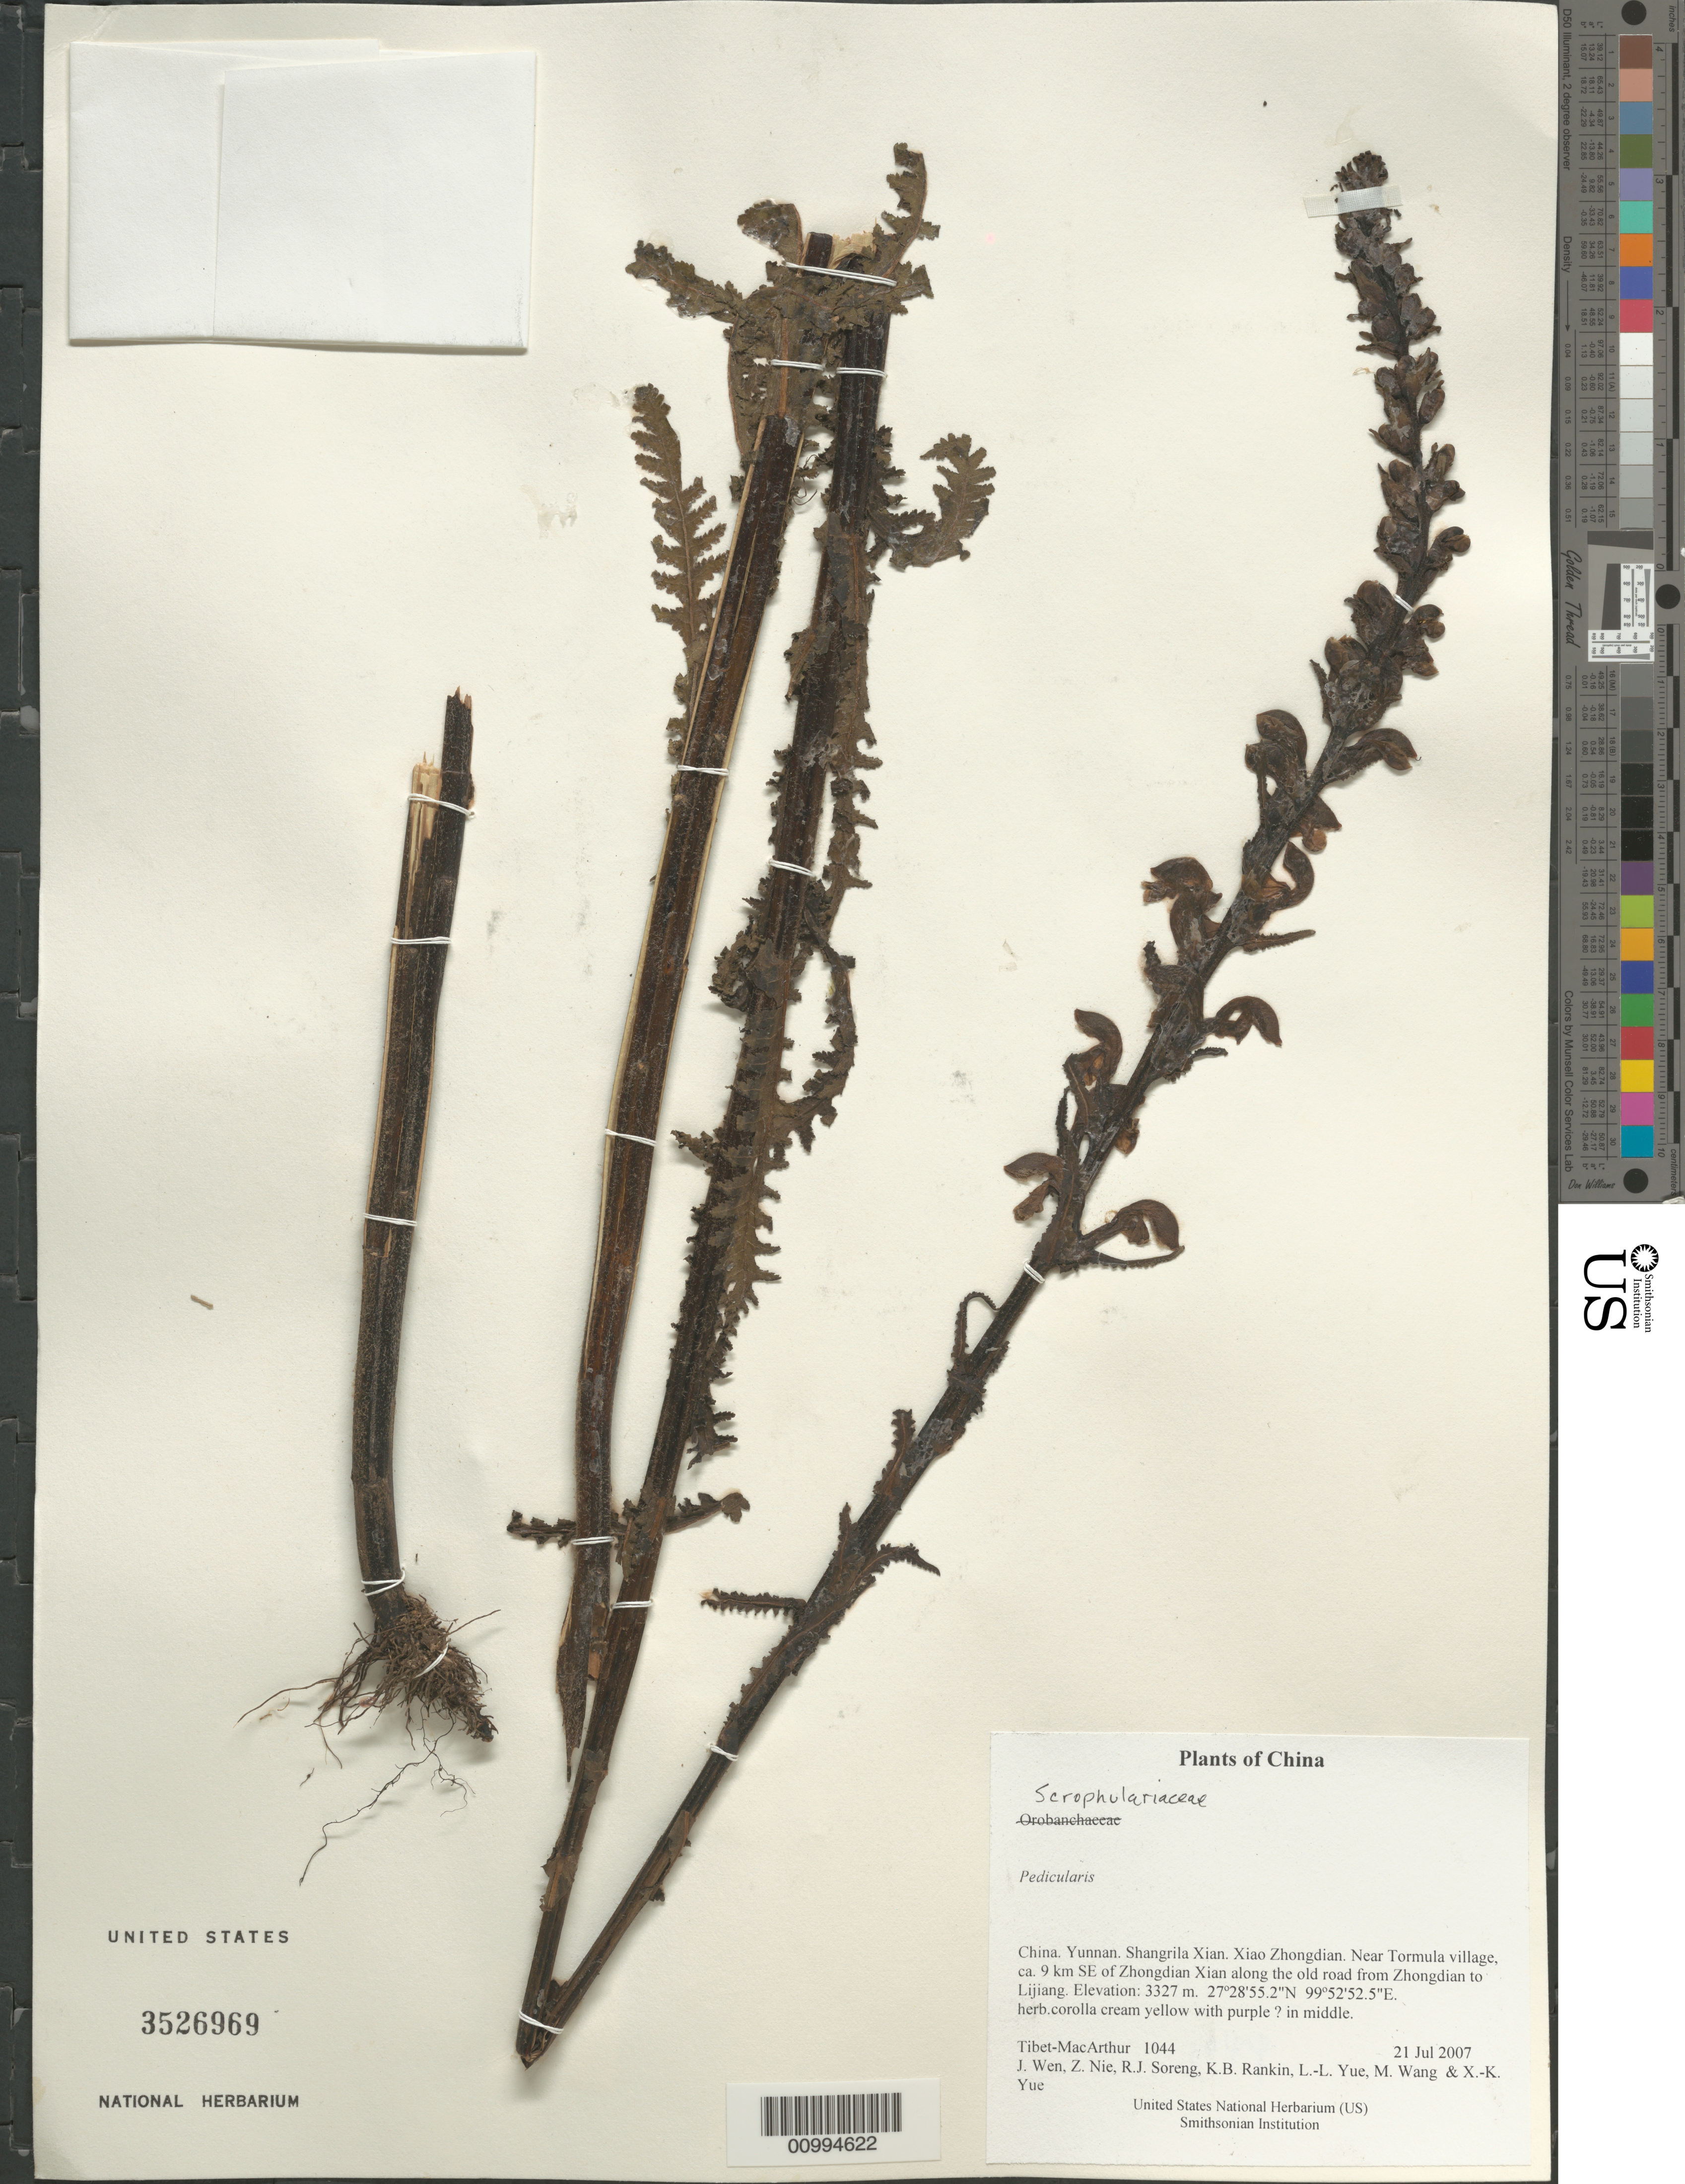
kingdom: Plantae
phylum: Tracheophyta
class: Magnoliopsida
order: Lamiales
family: Orobanchaceae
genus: Pedicularis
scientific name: Pedicularis sp.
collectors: Tibet-MacArthur, J. Wen, Z. Nie, R. J. Soreng, K. Rankin, L. Yue, M. Wang & X. Yue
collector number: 1044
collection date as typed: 21 Jul 2007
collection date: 2007-07-21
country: China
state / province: Yunnan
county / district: Shangrila Xian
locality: Xiao Zhongdian. Near Tormula village, ca. 9 km SE of Zhongdian Xian along the old road from Zhongdian to Lijiang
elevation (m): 3327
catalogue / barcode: US 3526969